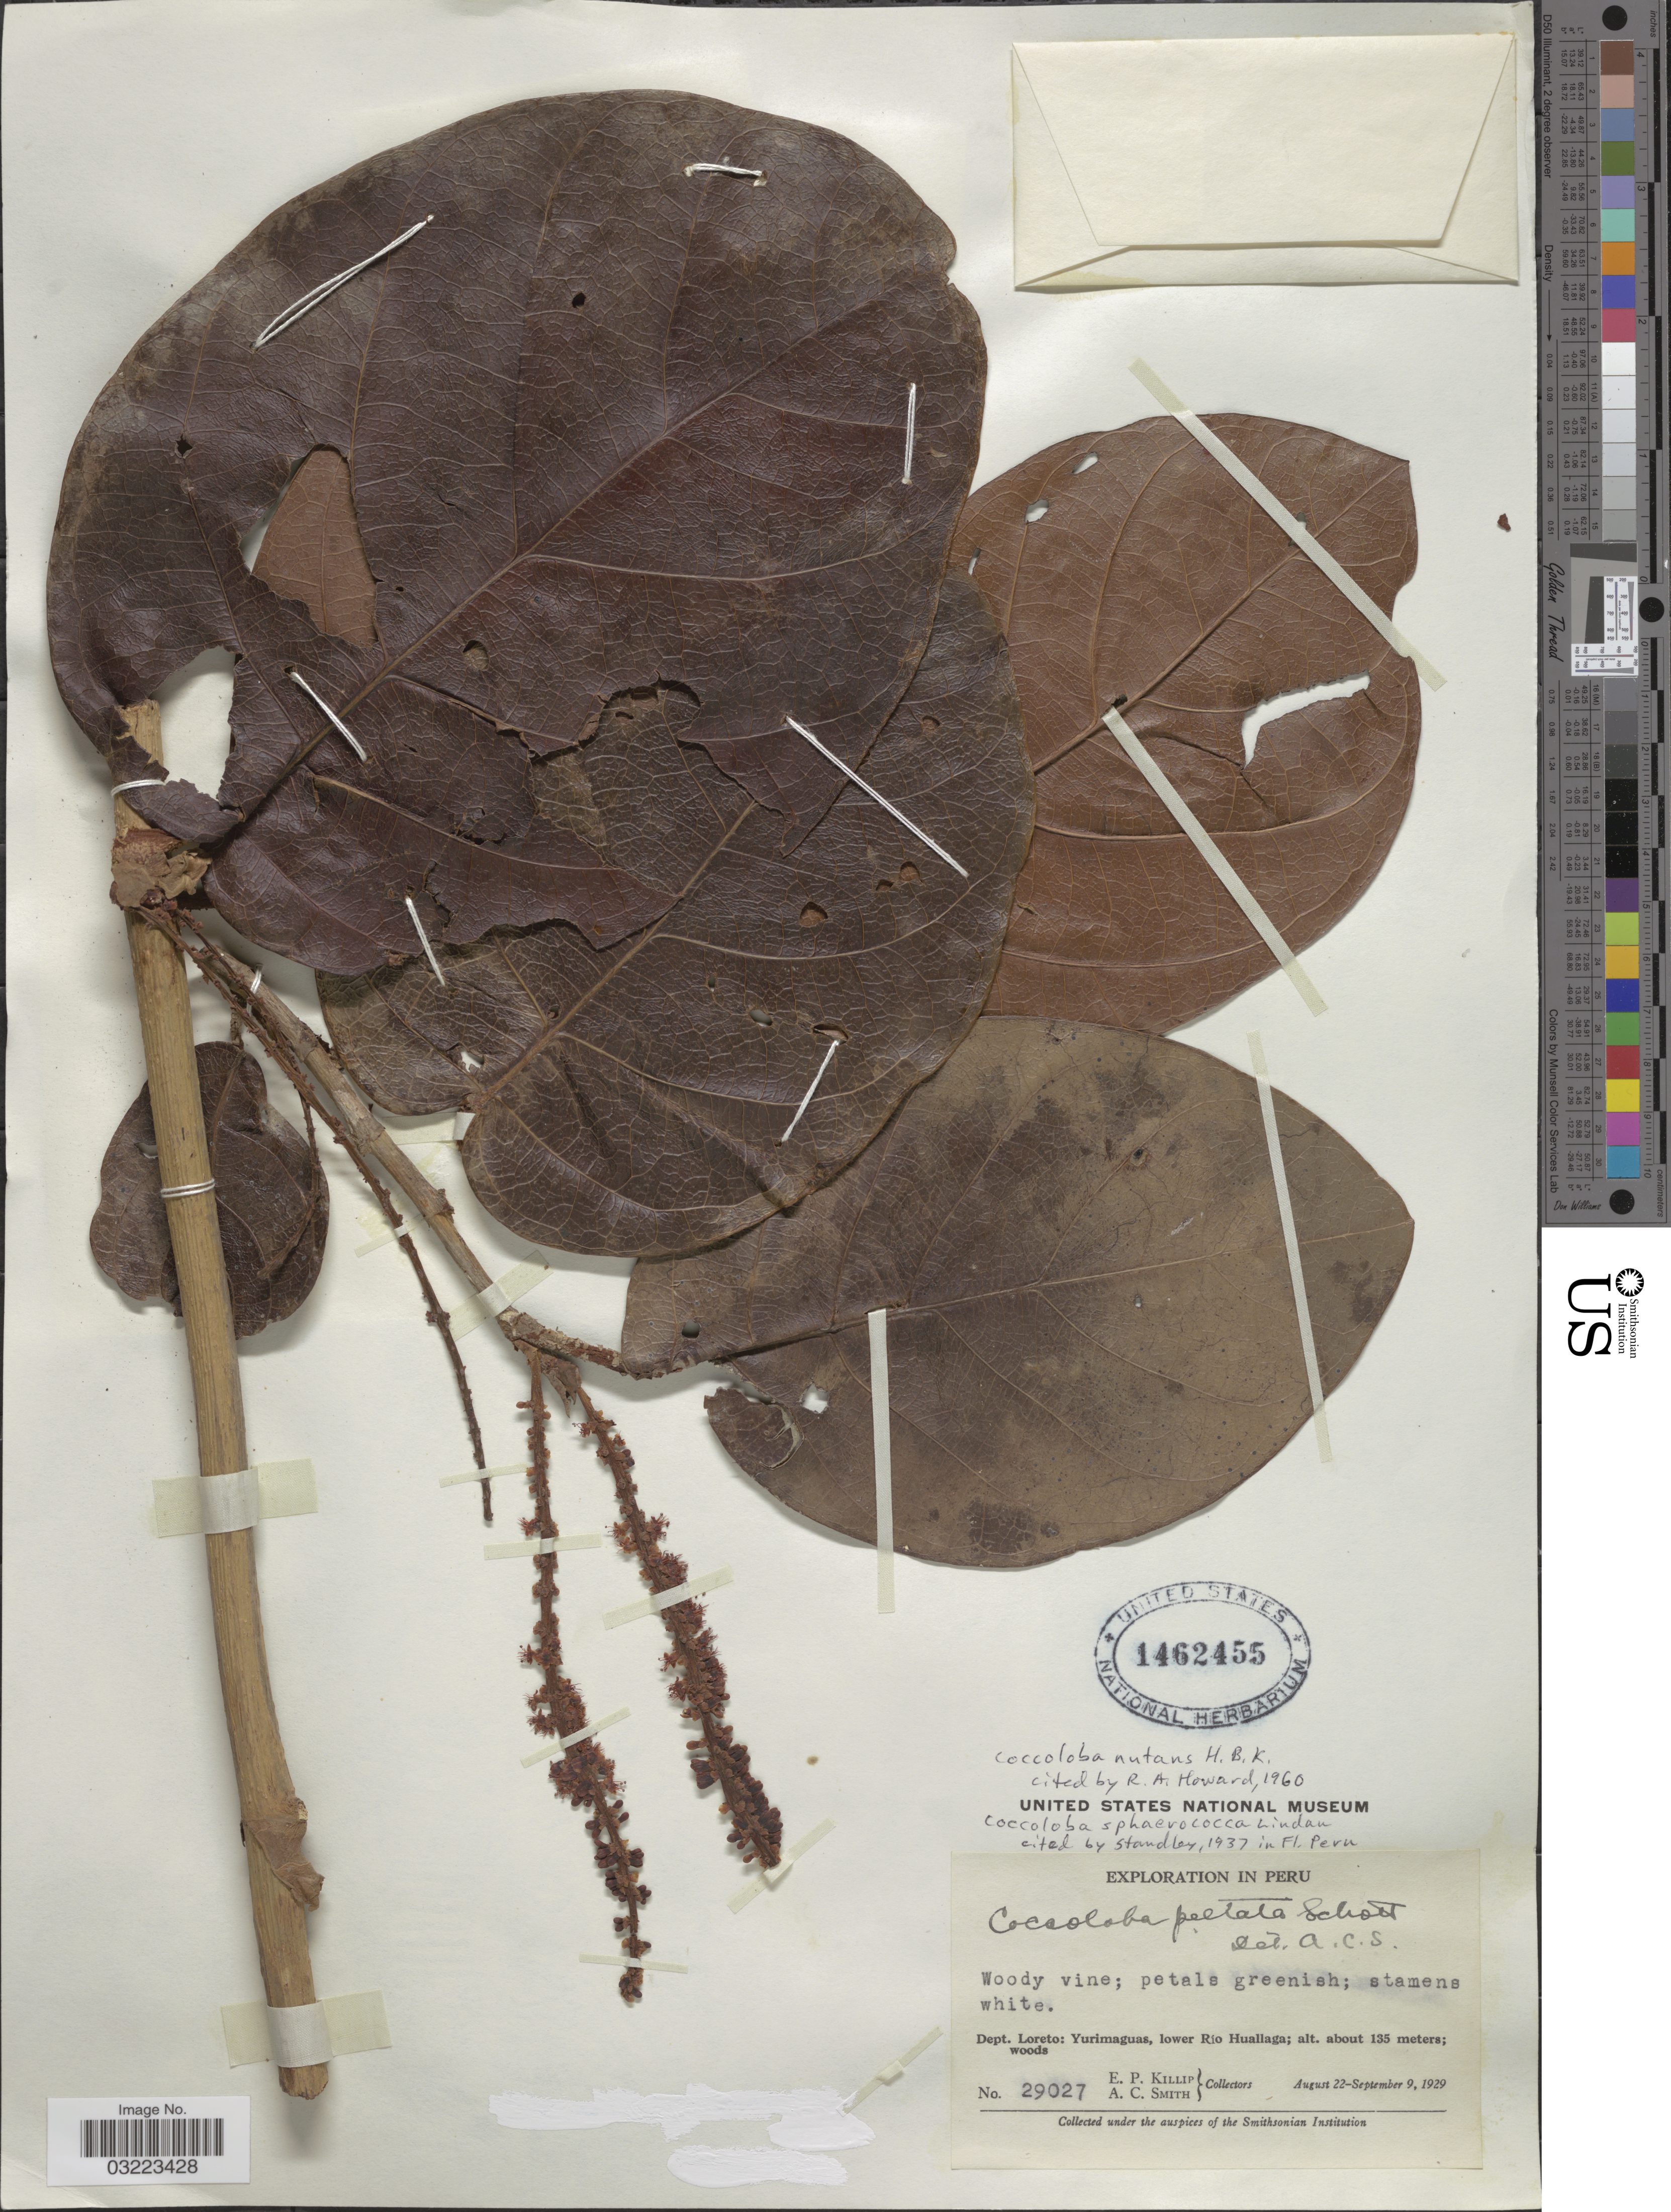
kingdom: Plantae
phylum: Tracheophyta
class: Magnoliopsida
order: Caryophyllales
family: Polygonaceae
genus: Coccoloba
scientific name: Coccoloba nutans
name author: Kunth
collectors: E. P. Killip & A. C. Smith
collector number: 29027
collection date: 1929-08-22/1929-09-09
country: Peru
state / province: Loreto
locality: Dept. Loreto: Yurimaguas, lower Río Huallaga.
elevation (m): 135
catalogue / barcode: US 1462455